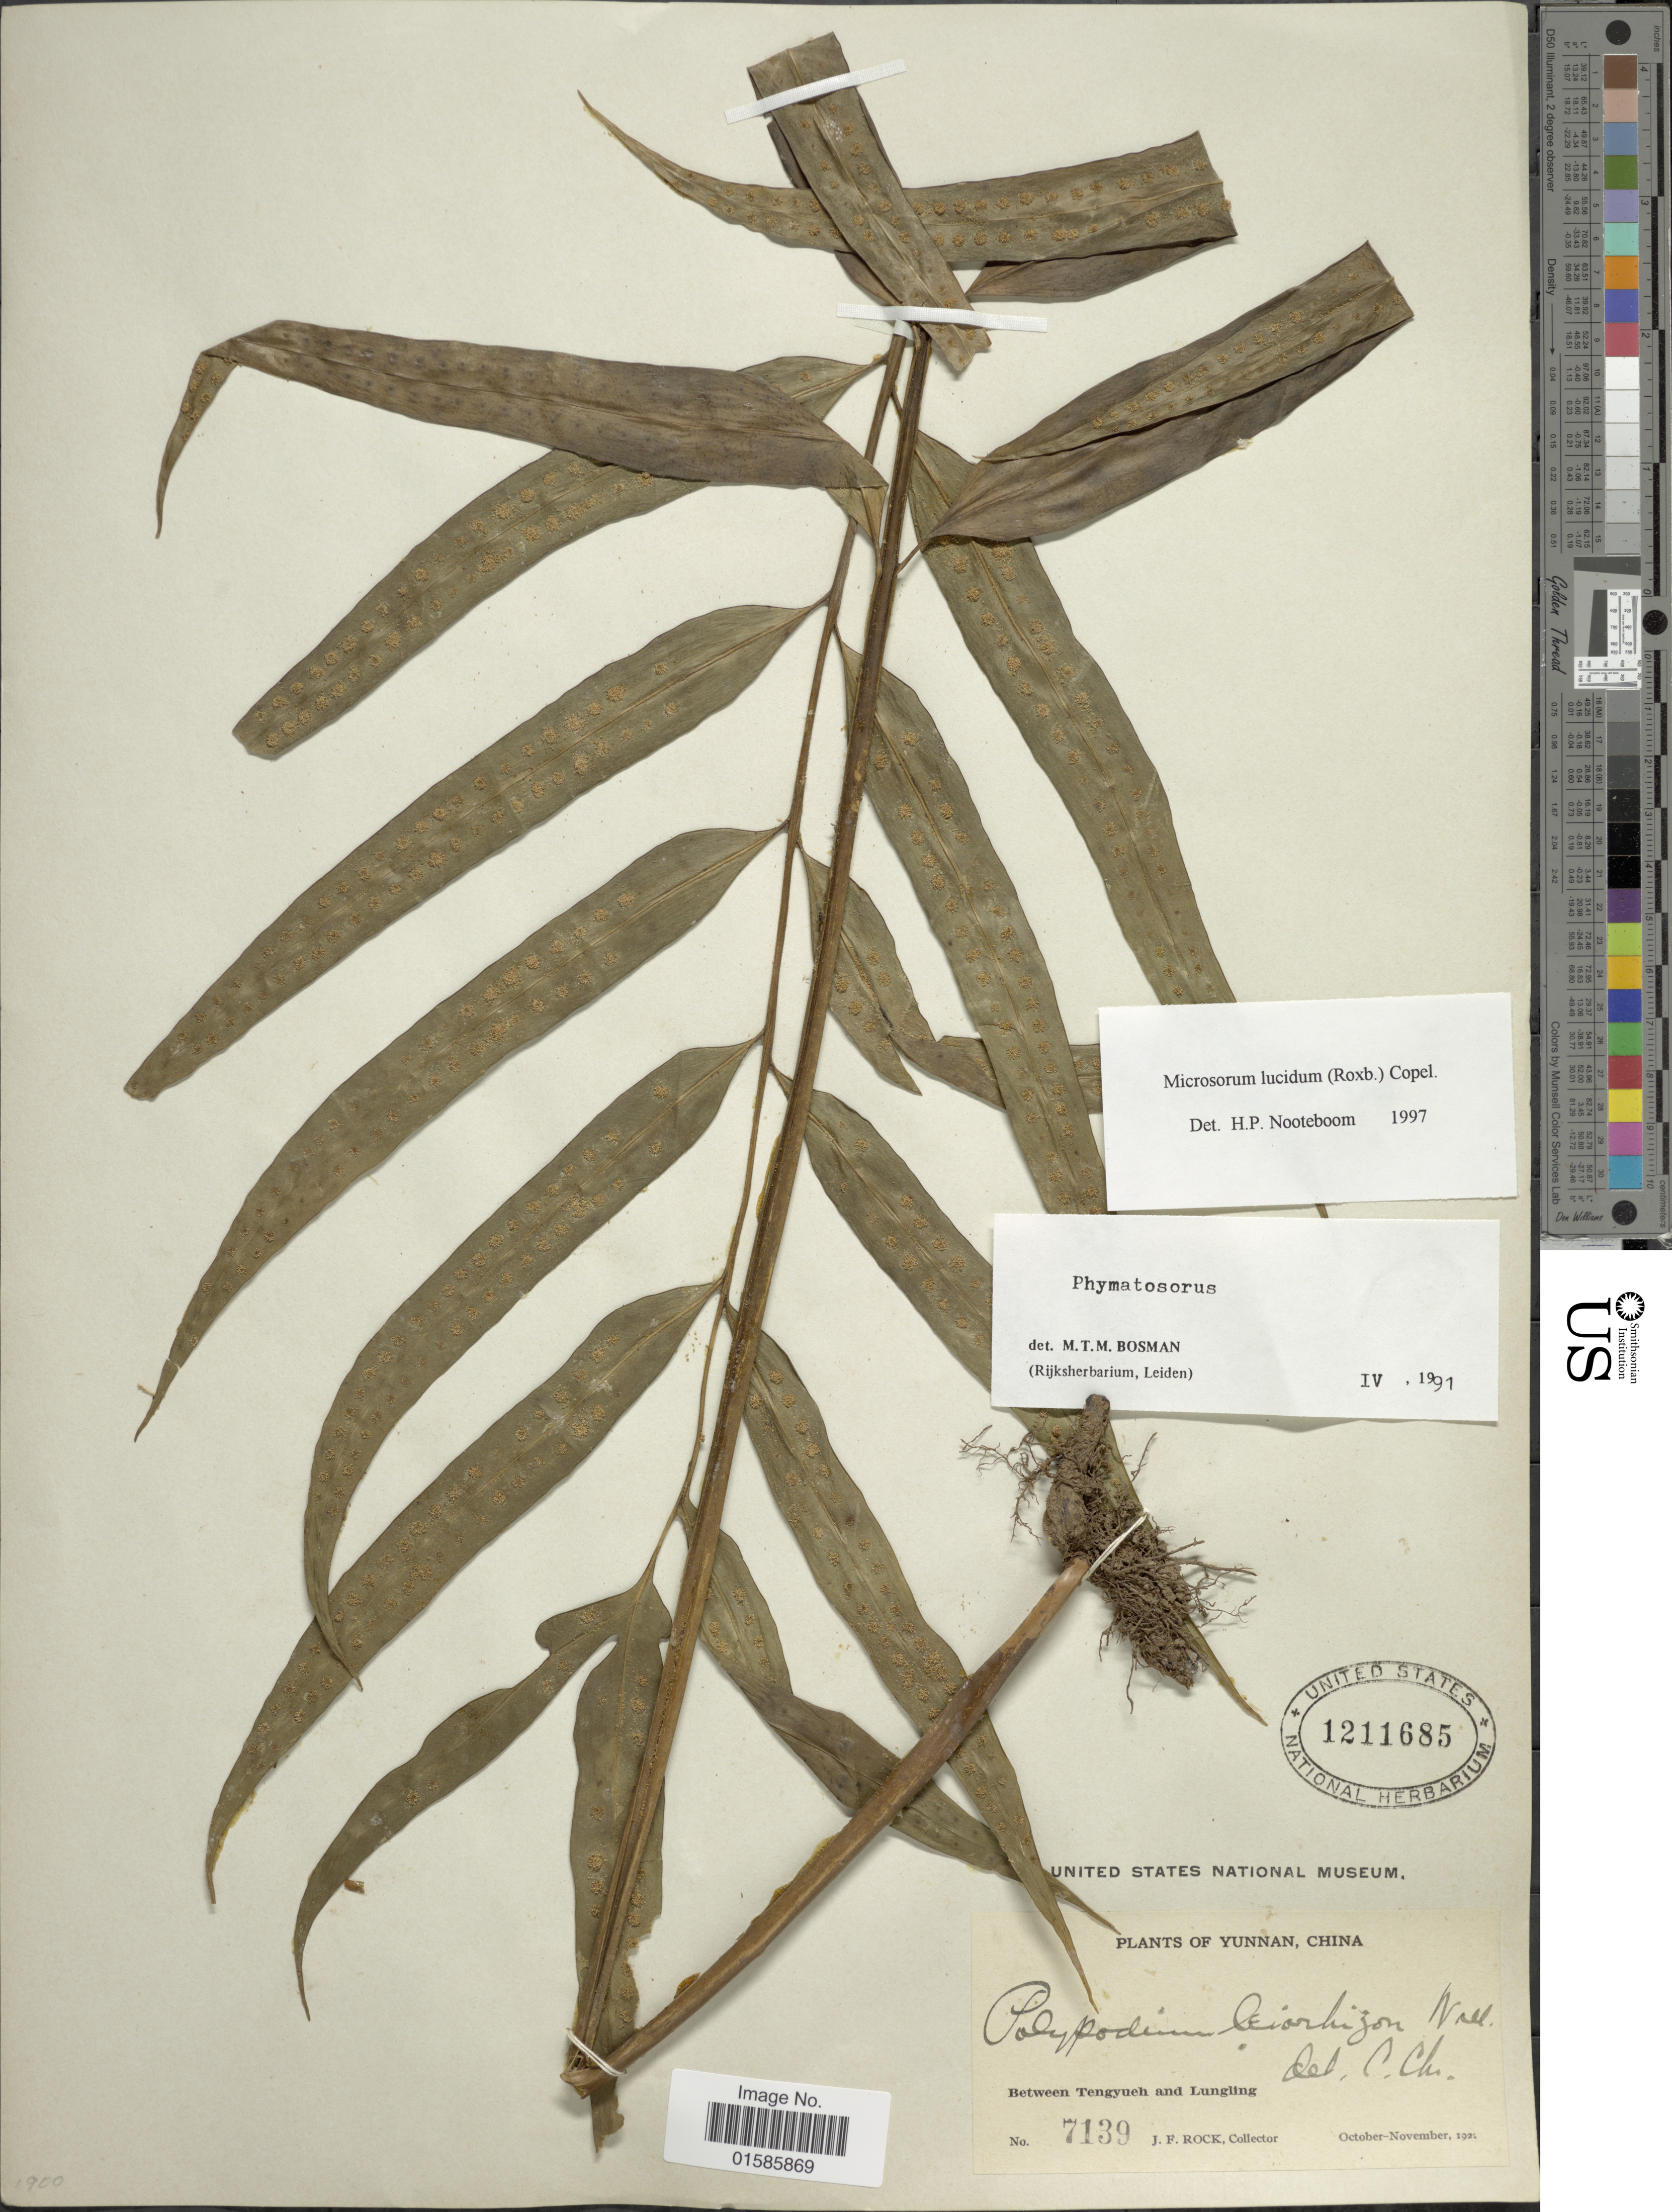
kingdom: Plantae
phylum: Tracheophyta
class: Polypodiopsida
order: Polypodiales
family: Polypodiaceae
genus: Microsorum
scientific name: Microsorum lucidum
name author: (Roxb. ex Griff.) Copel.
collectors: J. Rock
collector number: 7139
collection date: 1922-10/1922-11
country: China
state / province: Yunnan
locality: Between Tengyueh and Lungling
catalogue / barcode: US 1211685